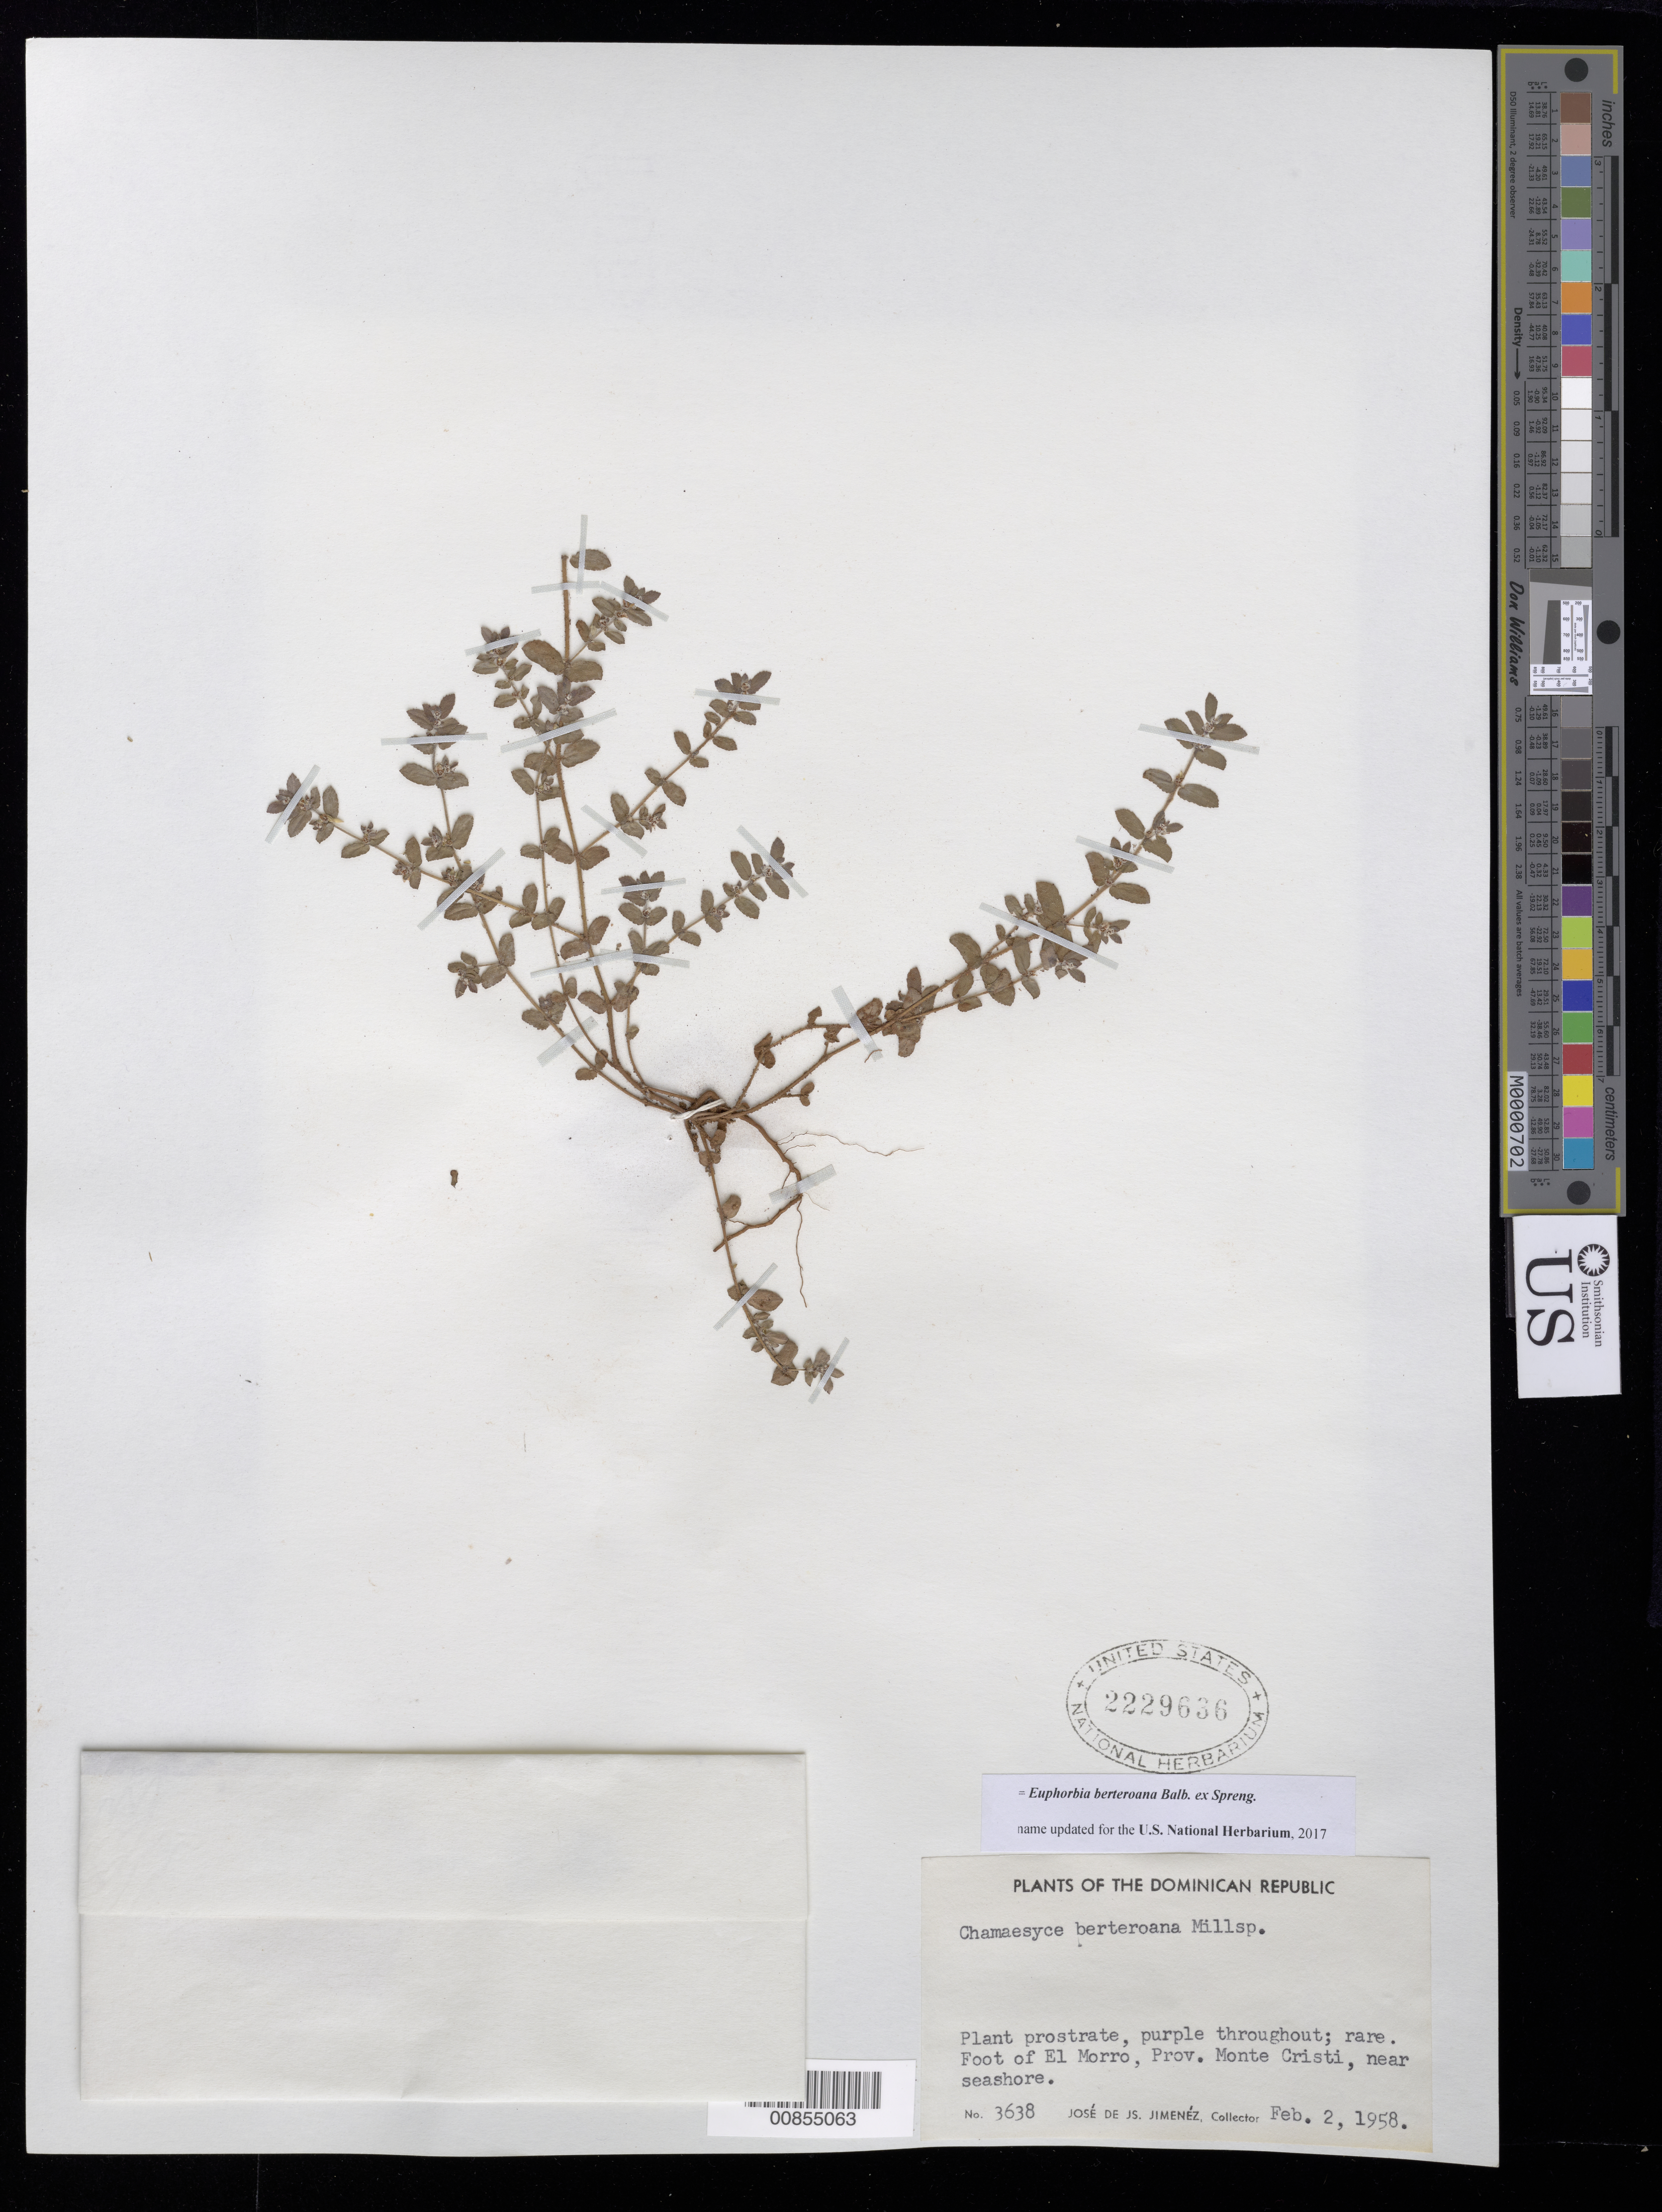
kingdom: Plantae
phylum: Tracheophyta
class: Magnoliopsida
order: Malpighiales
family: Euphorbiaceae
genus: Euphorbia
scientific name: Euphorbia berteroana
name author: Balb.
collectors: J. J. Jiménez Almonte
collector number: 3638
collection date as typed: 02 Feb 1958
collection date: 1958-02-02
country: Dominican Republic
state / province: Monte Cristi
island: Hispaniola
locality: Foot of El Morro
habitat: Near seashore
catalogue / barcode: US 2229636